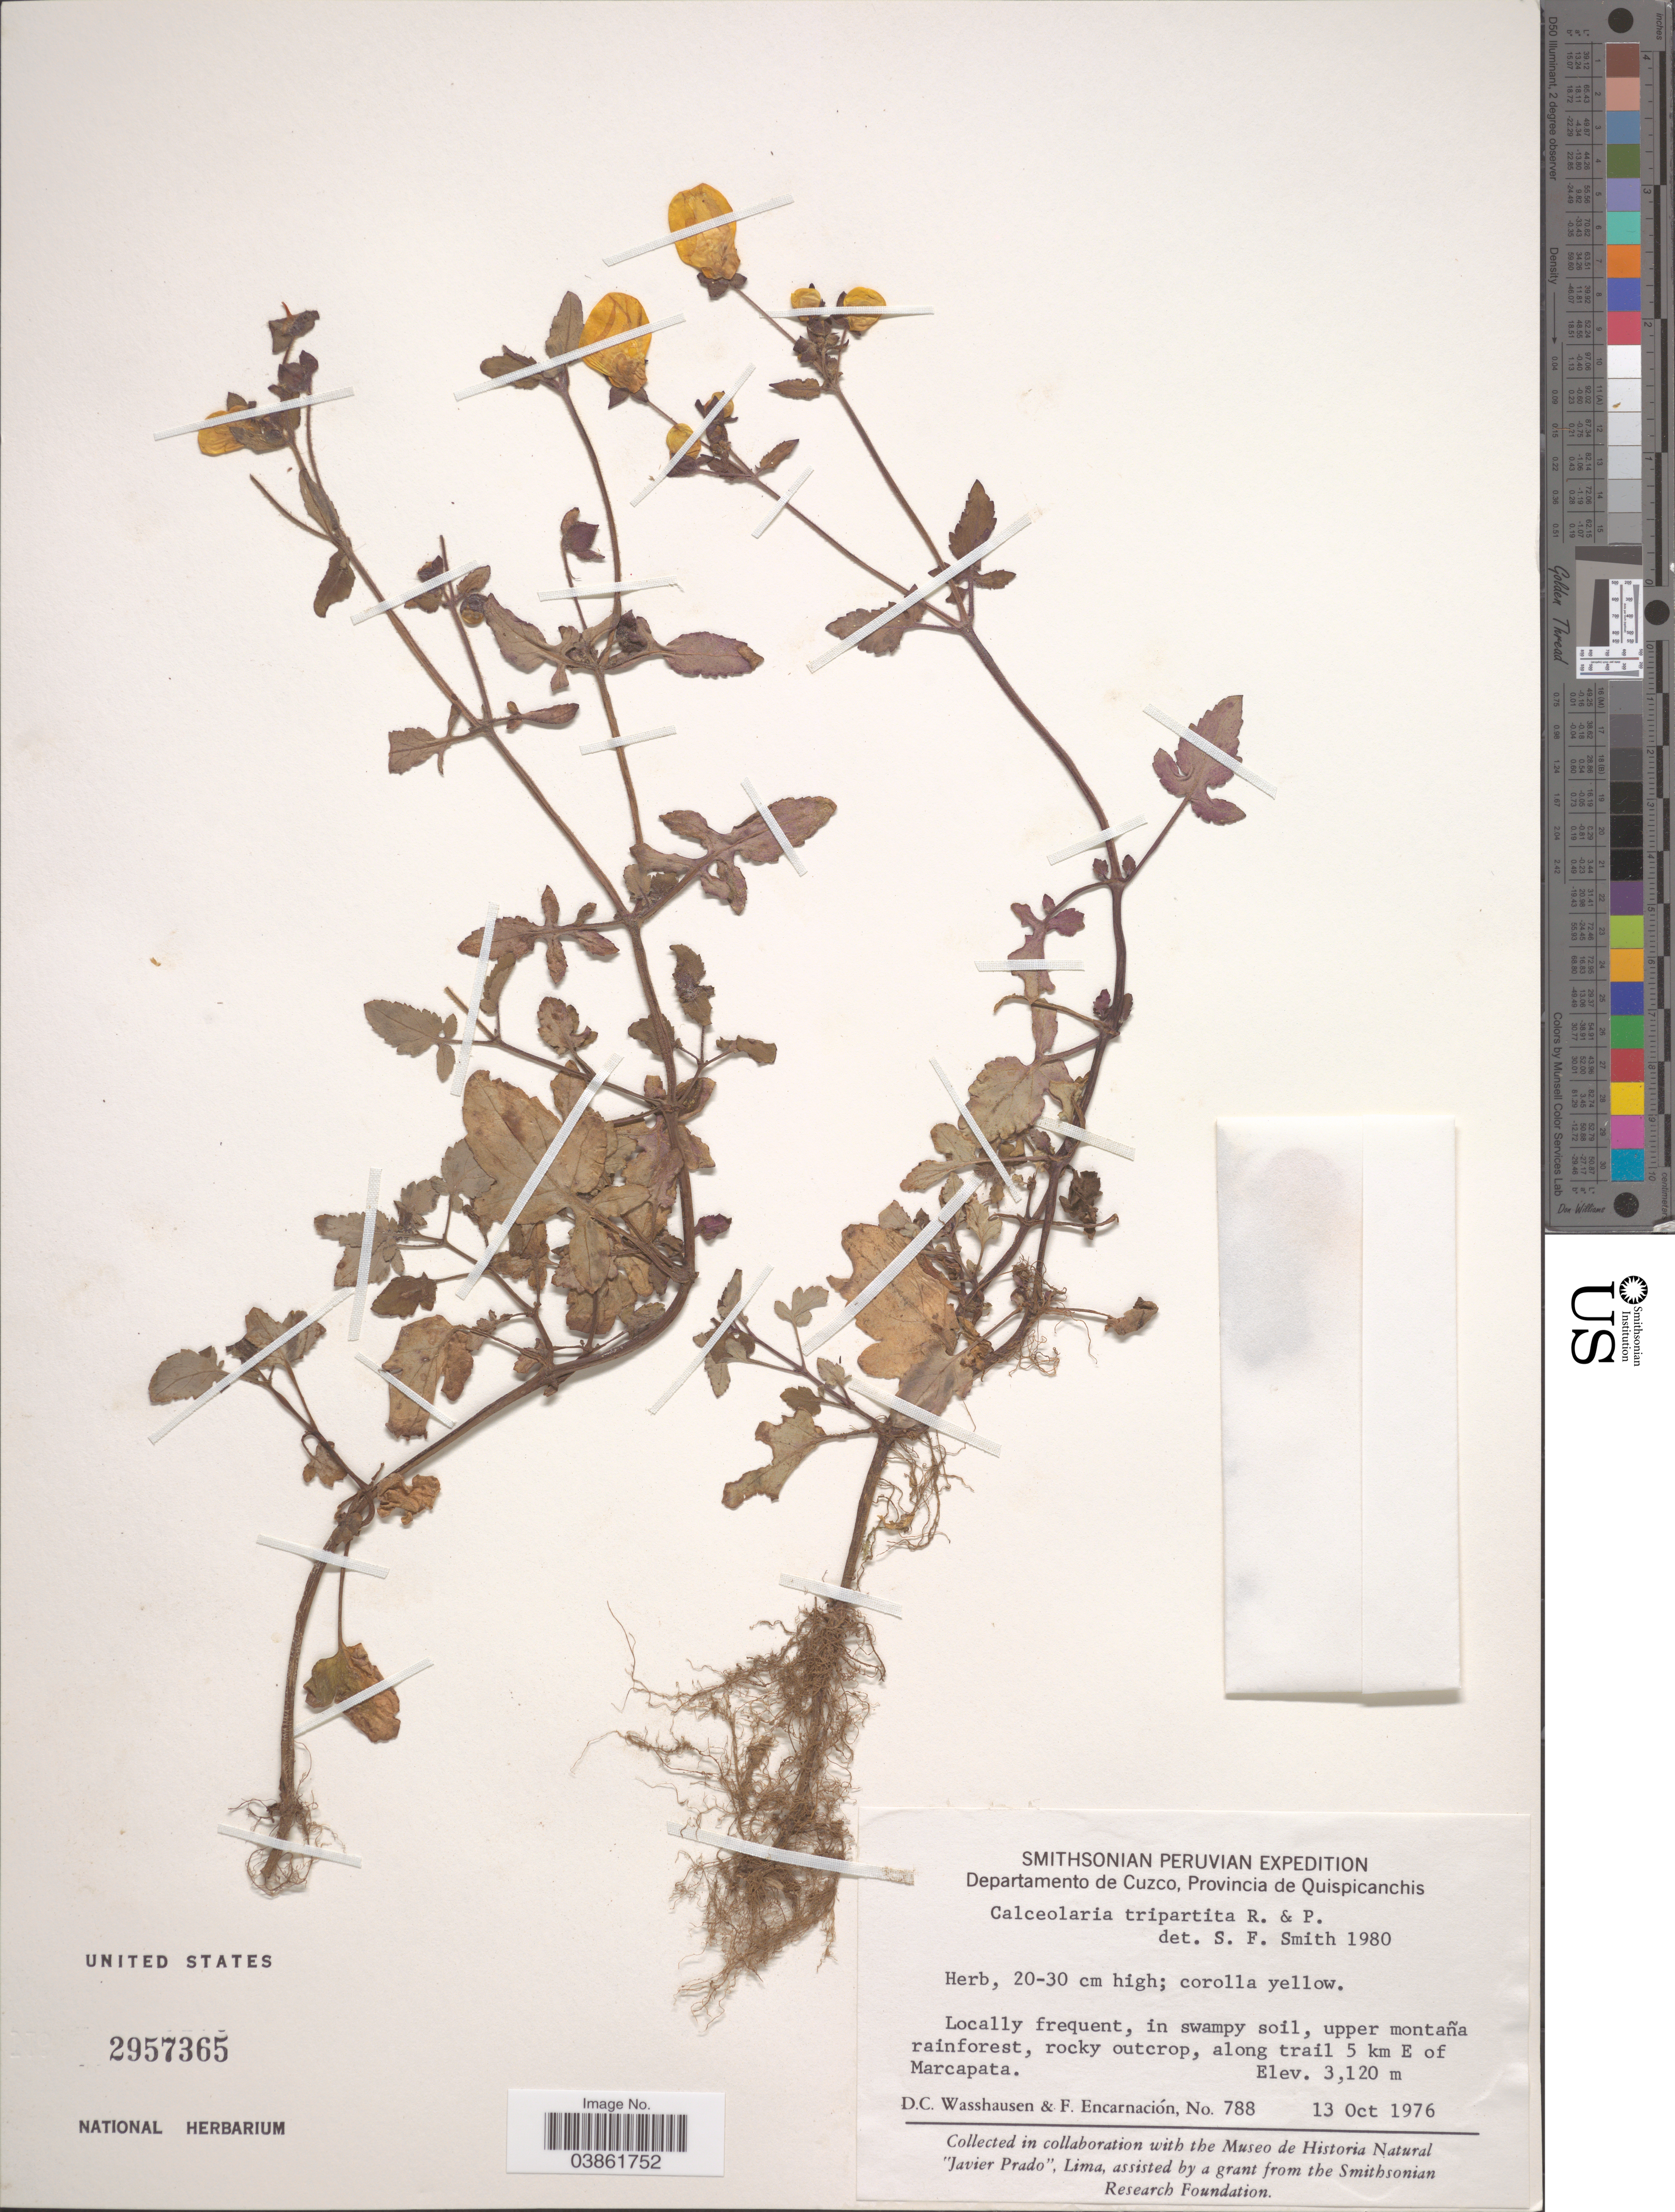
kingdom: Plantae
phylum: Tracheophyta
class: Magnoliopsida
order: Lamiales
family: Calceolariaceae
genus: Calceolaria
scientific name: Calceolaria tripartita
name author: Ruiz & Pav.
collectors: D. C. Wasshausen & F. Encarnación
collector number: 788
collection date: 1976-10-13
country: Peru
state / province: Cusco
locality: Departamento de Cuzco, Provincia de Quispicanchis. Along trail 5 km E of Marcapata.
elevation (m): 3120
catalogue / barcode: US 2957365